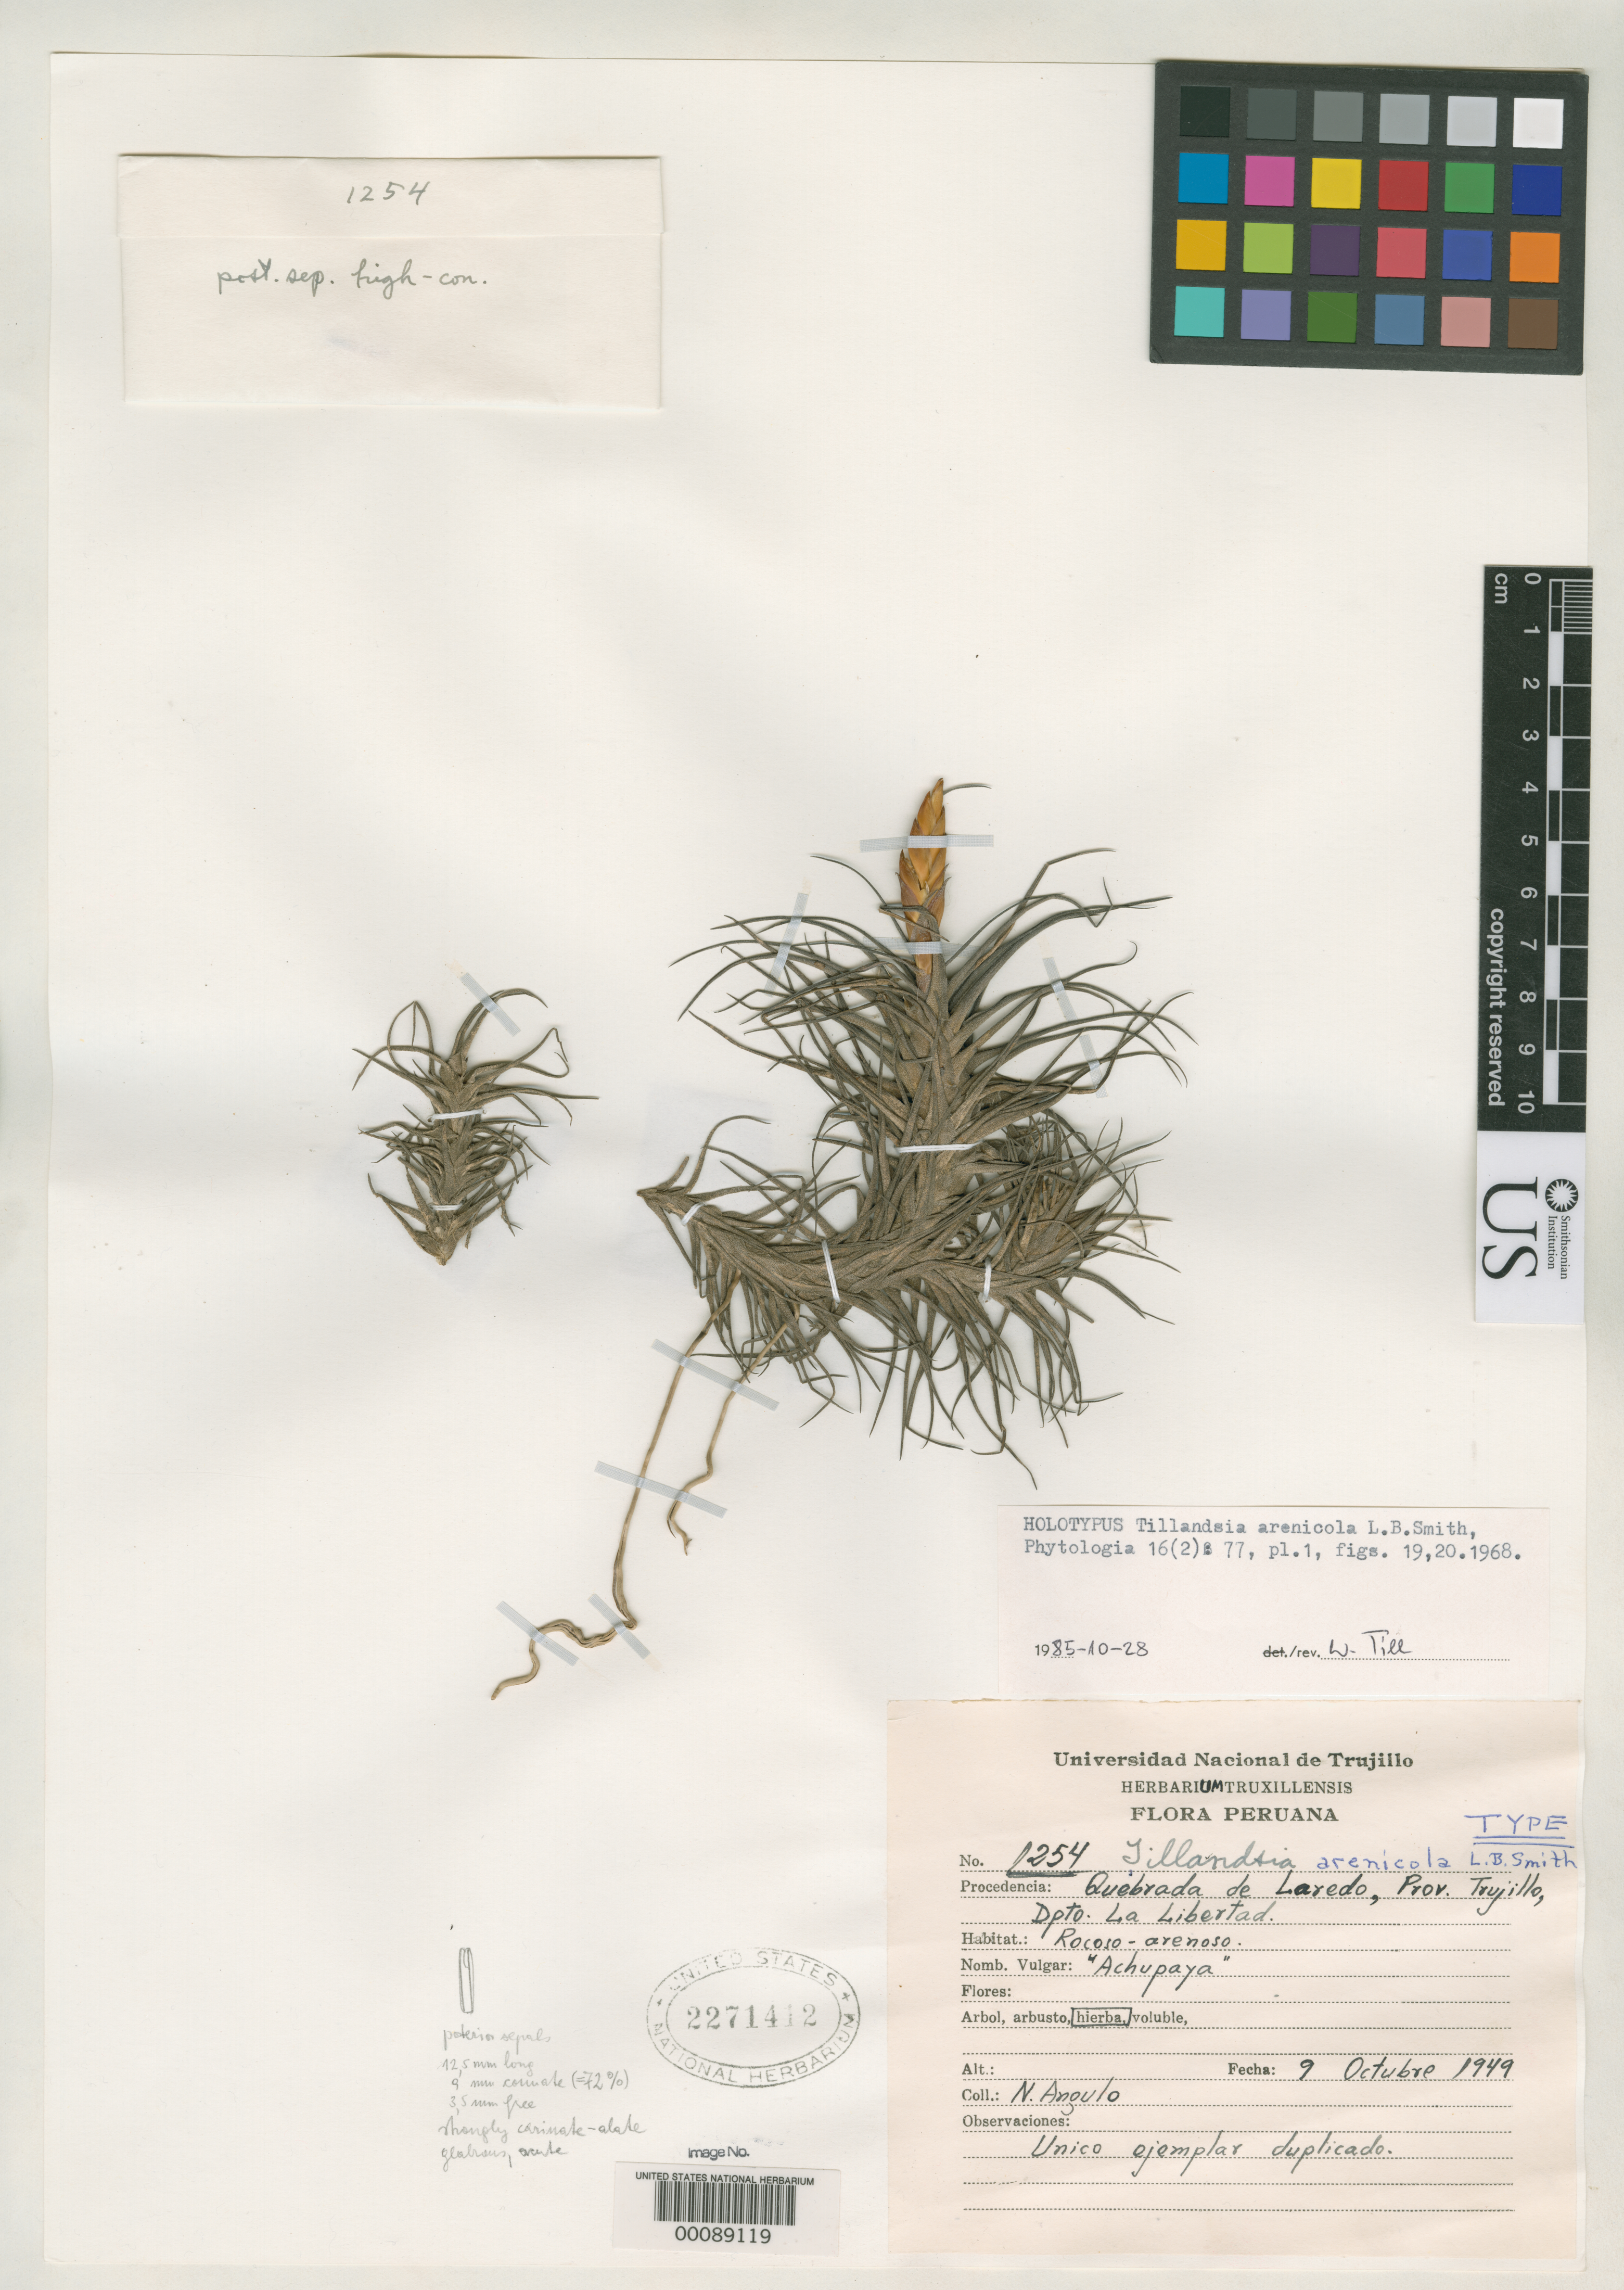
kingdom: Plantae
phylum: Tracheophyta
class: Liliopsida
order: Poales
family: Bromeliaceae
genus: Tillandsia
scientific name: Tillandsia arenicola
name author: L.B. Sm.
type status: Holotype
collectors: N. Angulo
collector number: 1254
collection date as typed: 09 Oct 1949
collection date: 1949-10-09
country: Peru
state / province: La Libertad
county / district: Trujillo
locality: Quebrada de Laredo.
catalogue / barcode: US 2271412